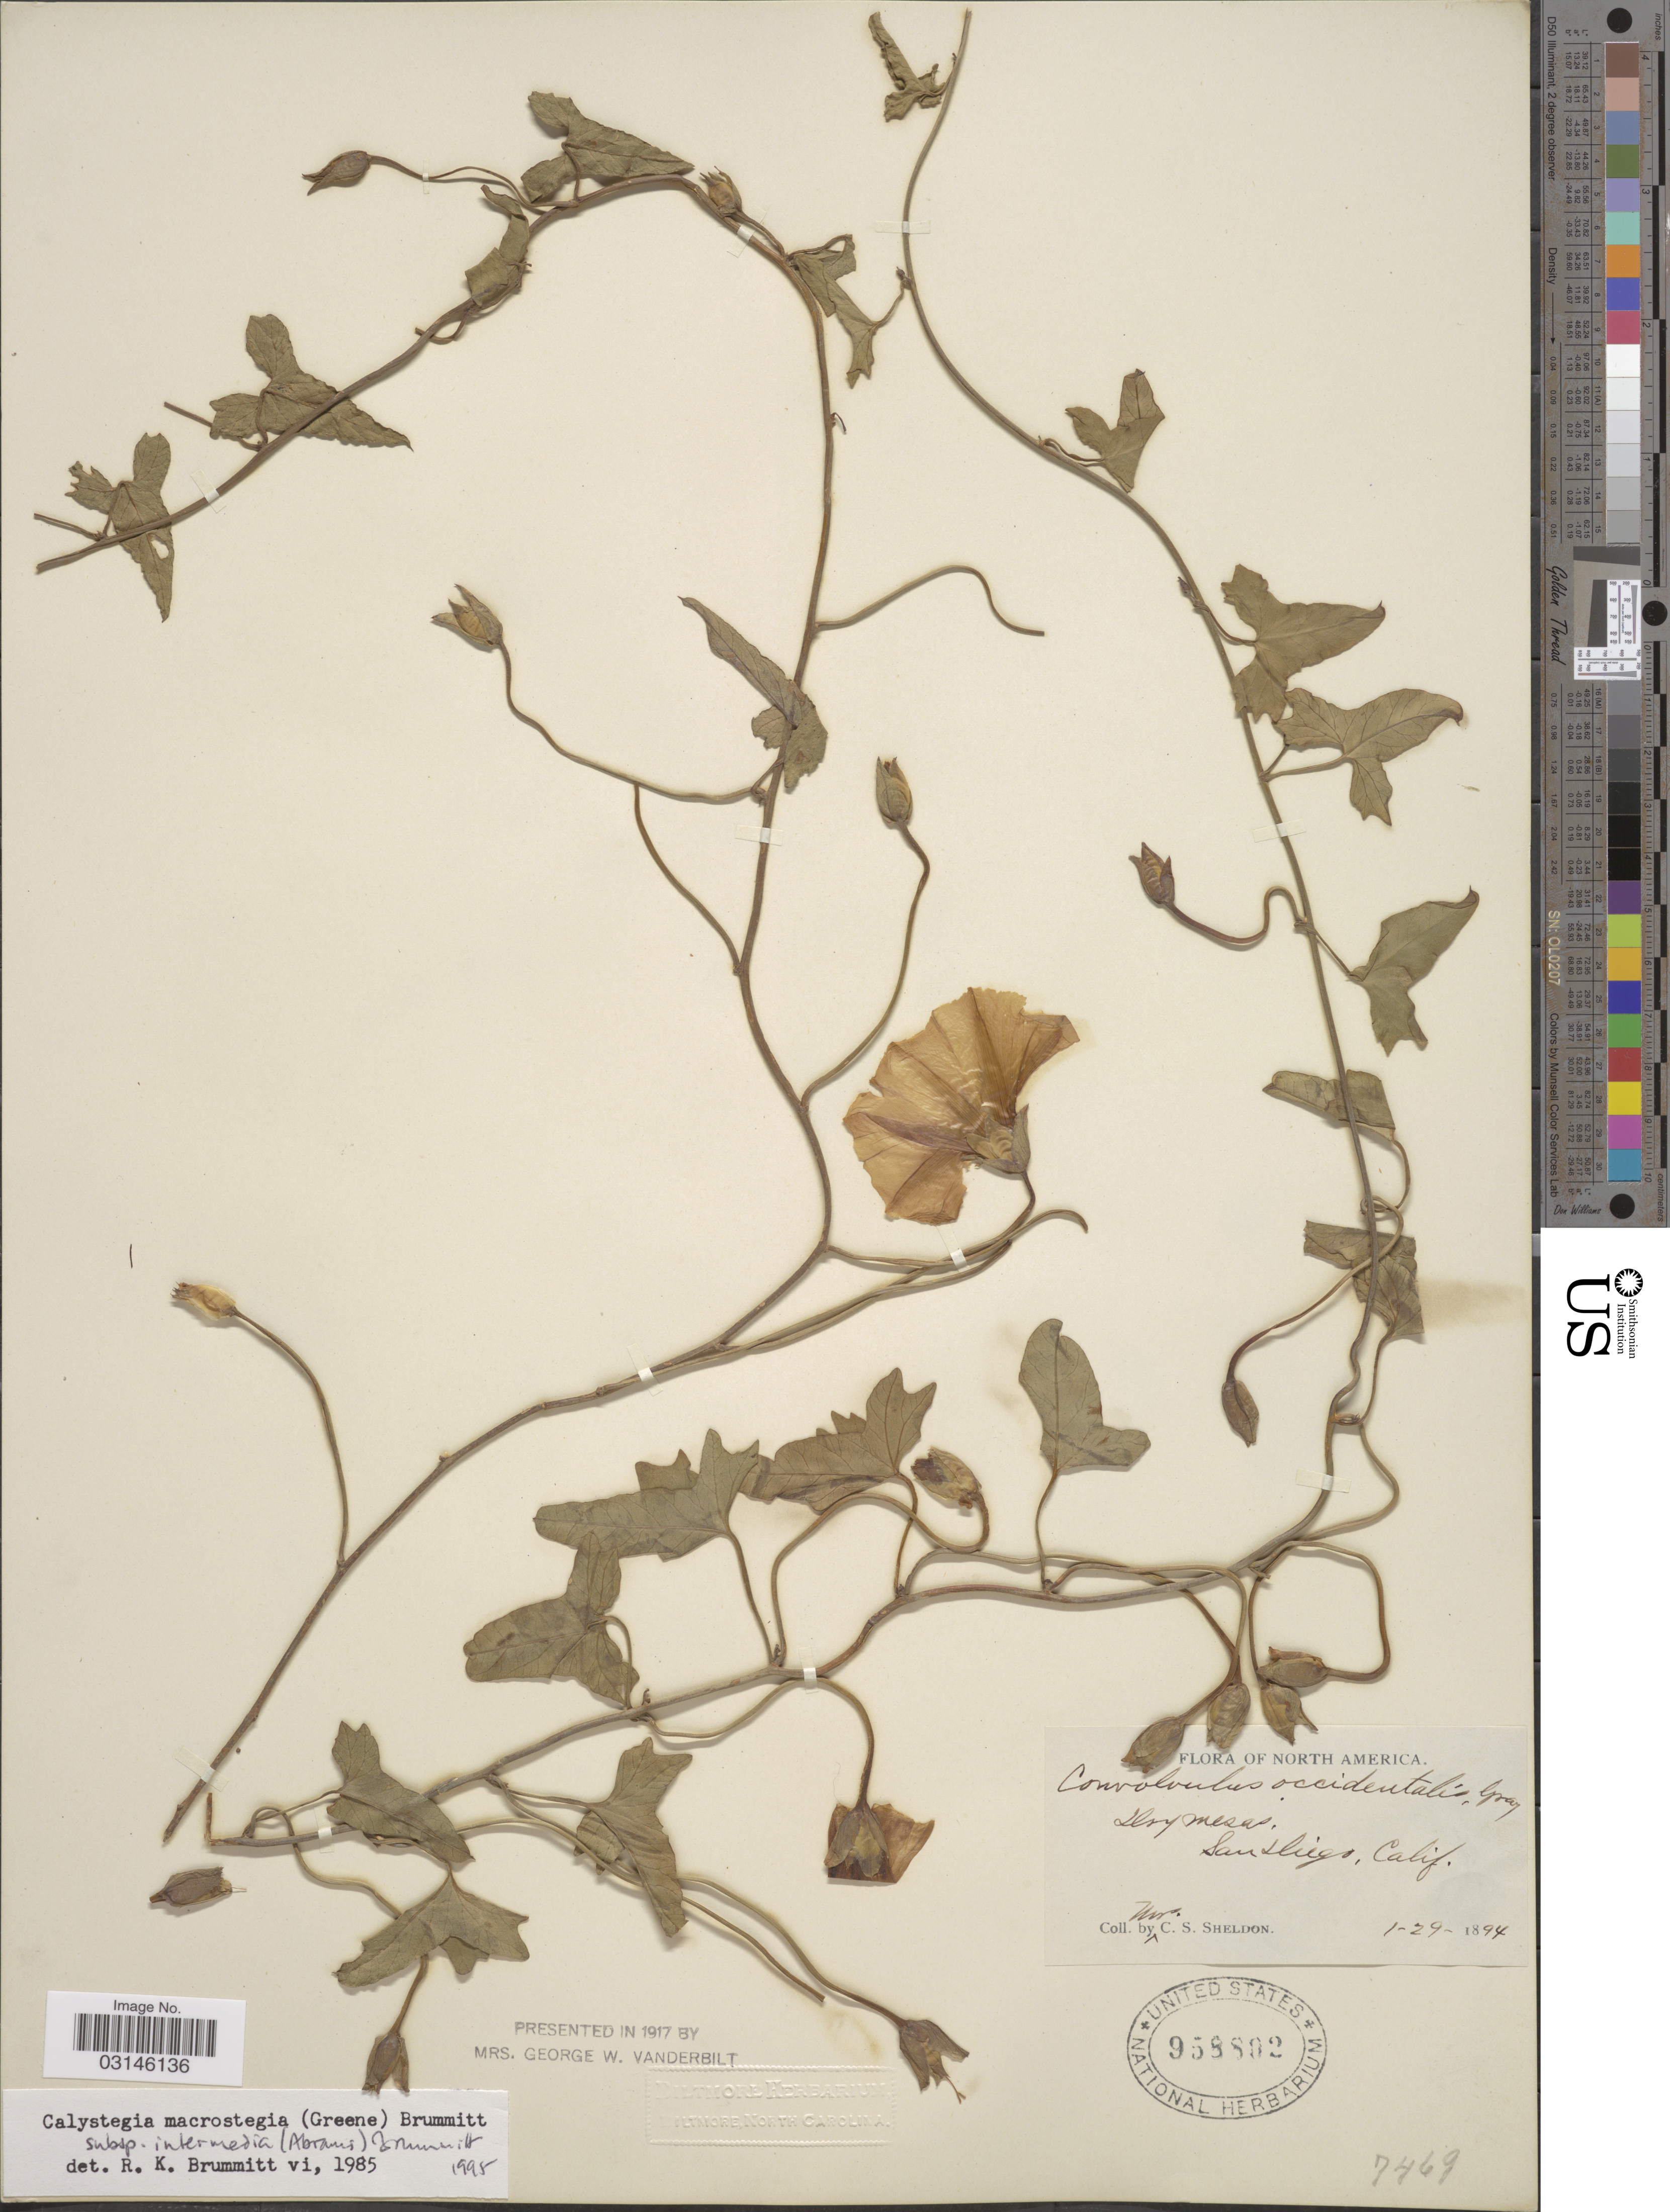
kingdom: Plantae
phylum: Tracheophyta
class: Magnoliopsida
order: Solanales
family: Convolvulaceae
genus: Calystegia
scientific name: Calystegia macrostegia subsp. intermedia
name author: (Abrams) Brummitt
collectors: C. Sheldon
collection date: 1894-01-29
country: United States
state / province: California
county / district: San Diego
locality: Dry mesas, San Diego.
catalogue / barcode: US 958802